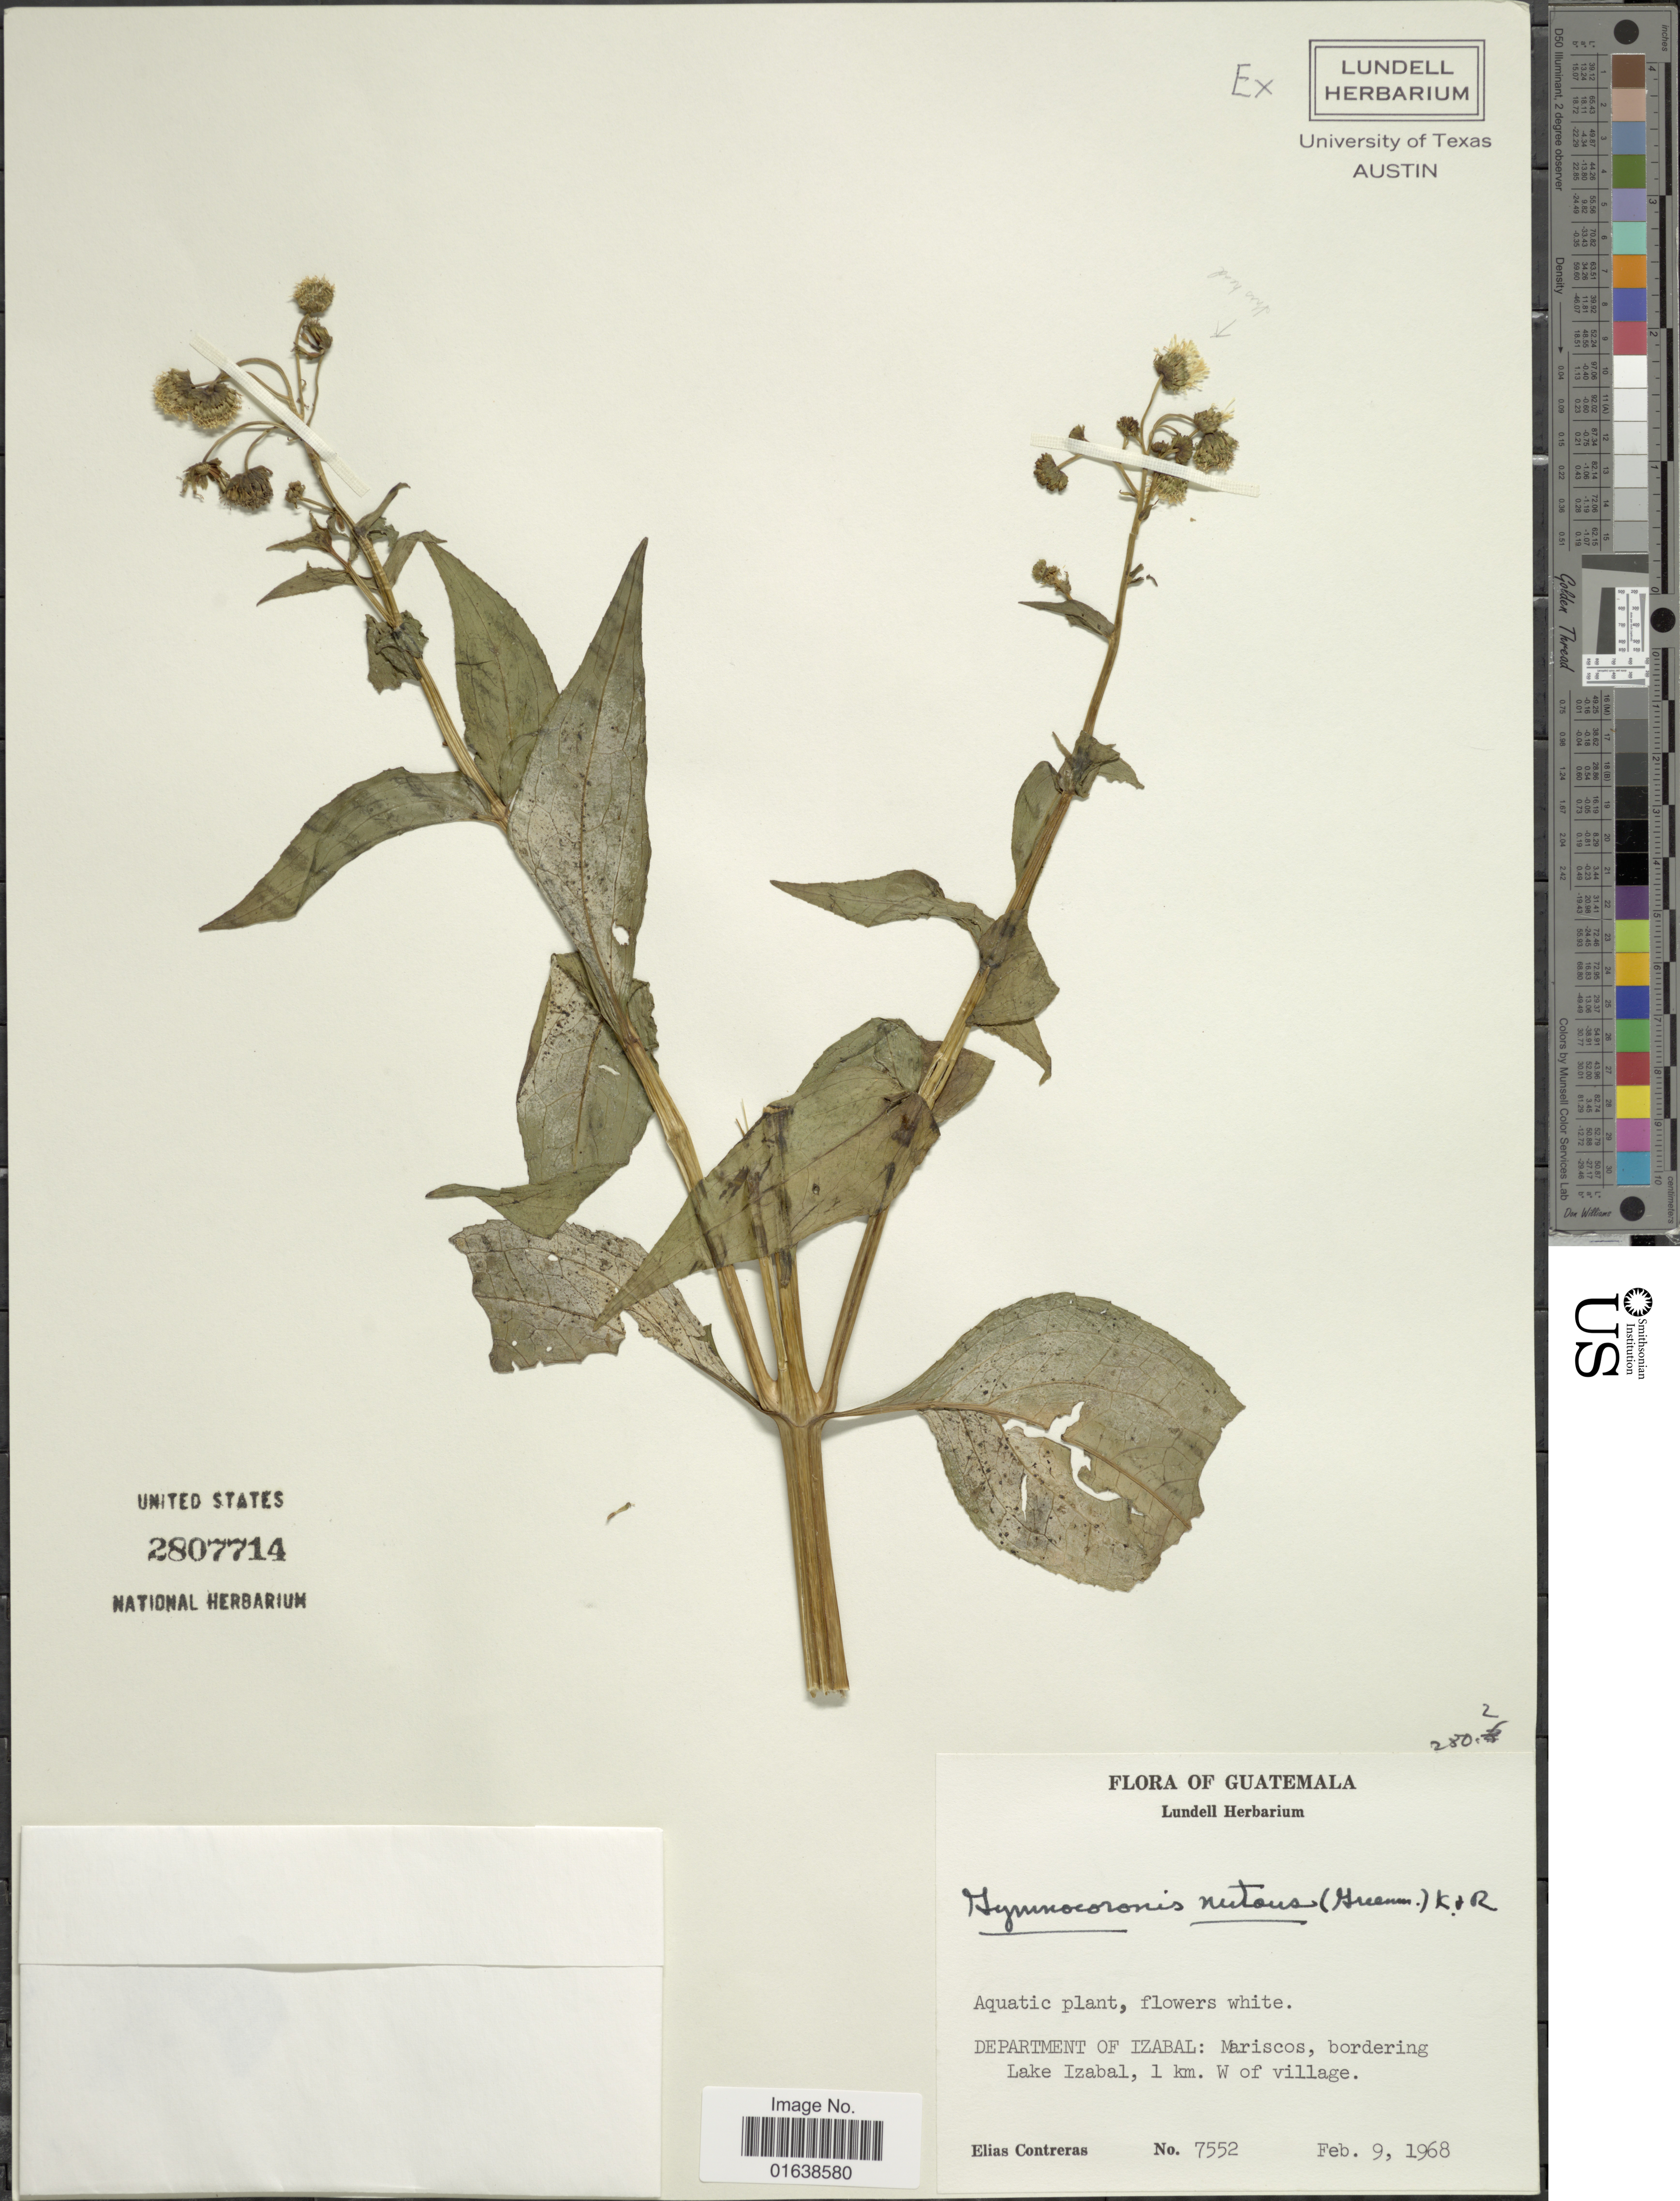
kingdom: Plantae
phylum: Tracheophyta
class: Magnoliopsida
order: Asterales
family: Asteraceae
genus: Gymnocoronis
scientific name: Gymnocoronis sessilis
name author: S.F. Blake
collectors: E. Contreras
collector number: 7552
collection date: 1968-02-09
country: Guatemala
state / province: Izabal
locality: Guatemala. Department of Izabal: Mariscos, bordering Lake Izabal, 1 km. W. of village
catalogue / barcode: US 2807714